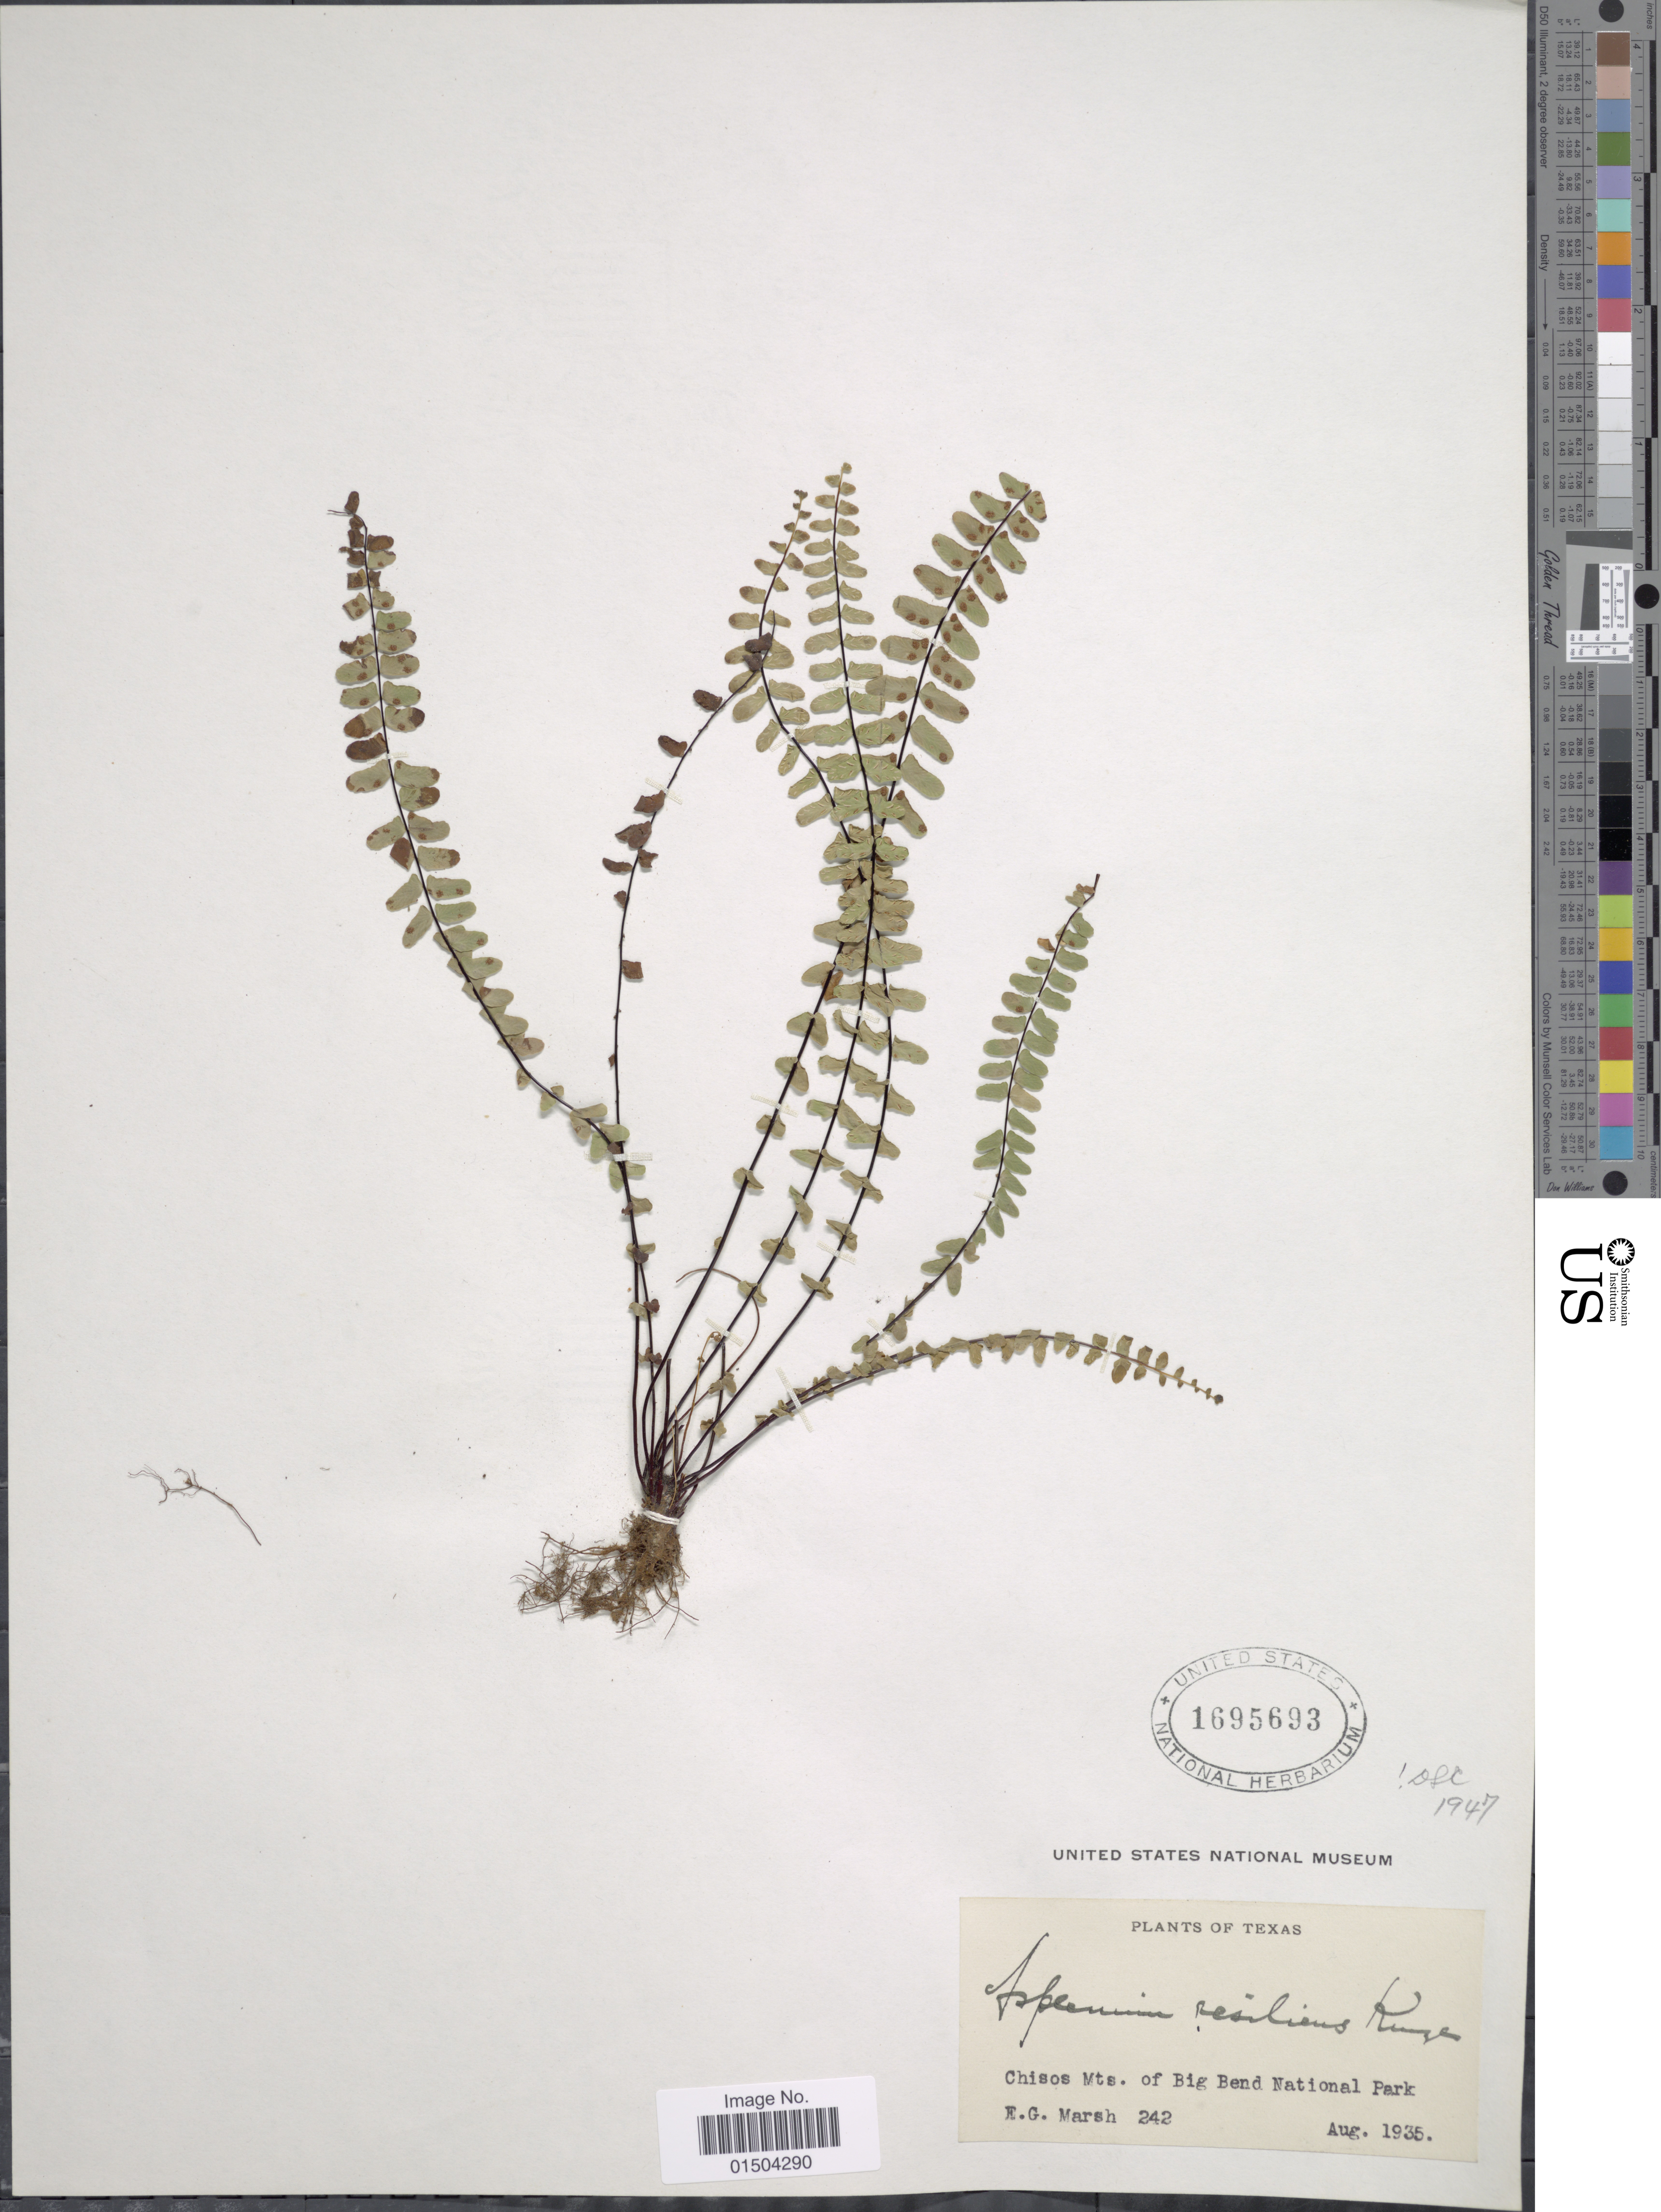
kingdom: Plantae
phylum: Tracheophyta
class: Polypodiopsida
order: Polypodiales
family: Aspleniaceae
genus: Asplenium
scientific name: Asplenium resiliens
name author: Kunze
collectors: E. G. Marsh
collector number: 242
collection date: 1935-08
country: United States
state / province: Texas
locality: Chisos Mts. of Big Bend National Park.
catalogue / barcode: US 1695693